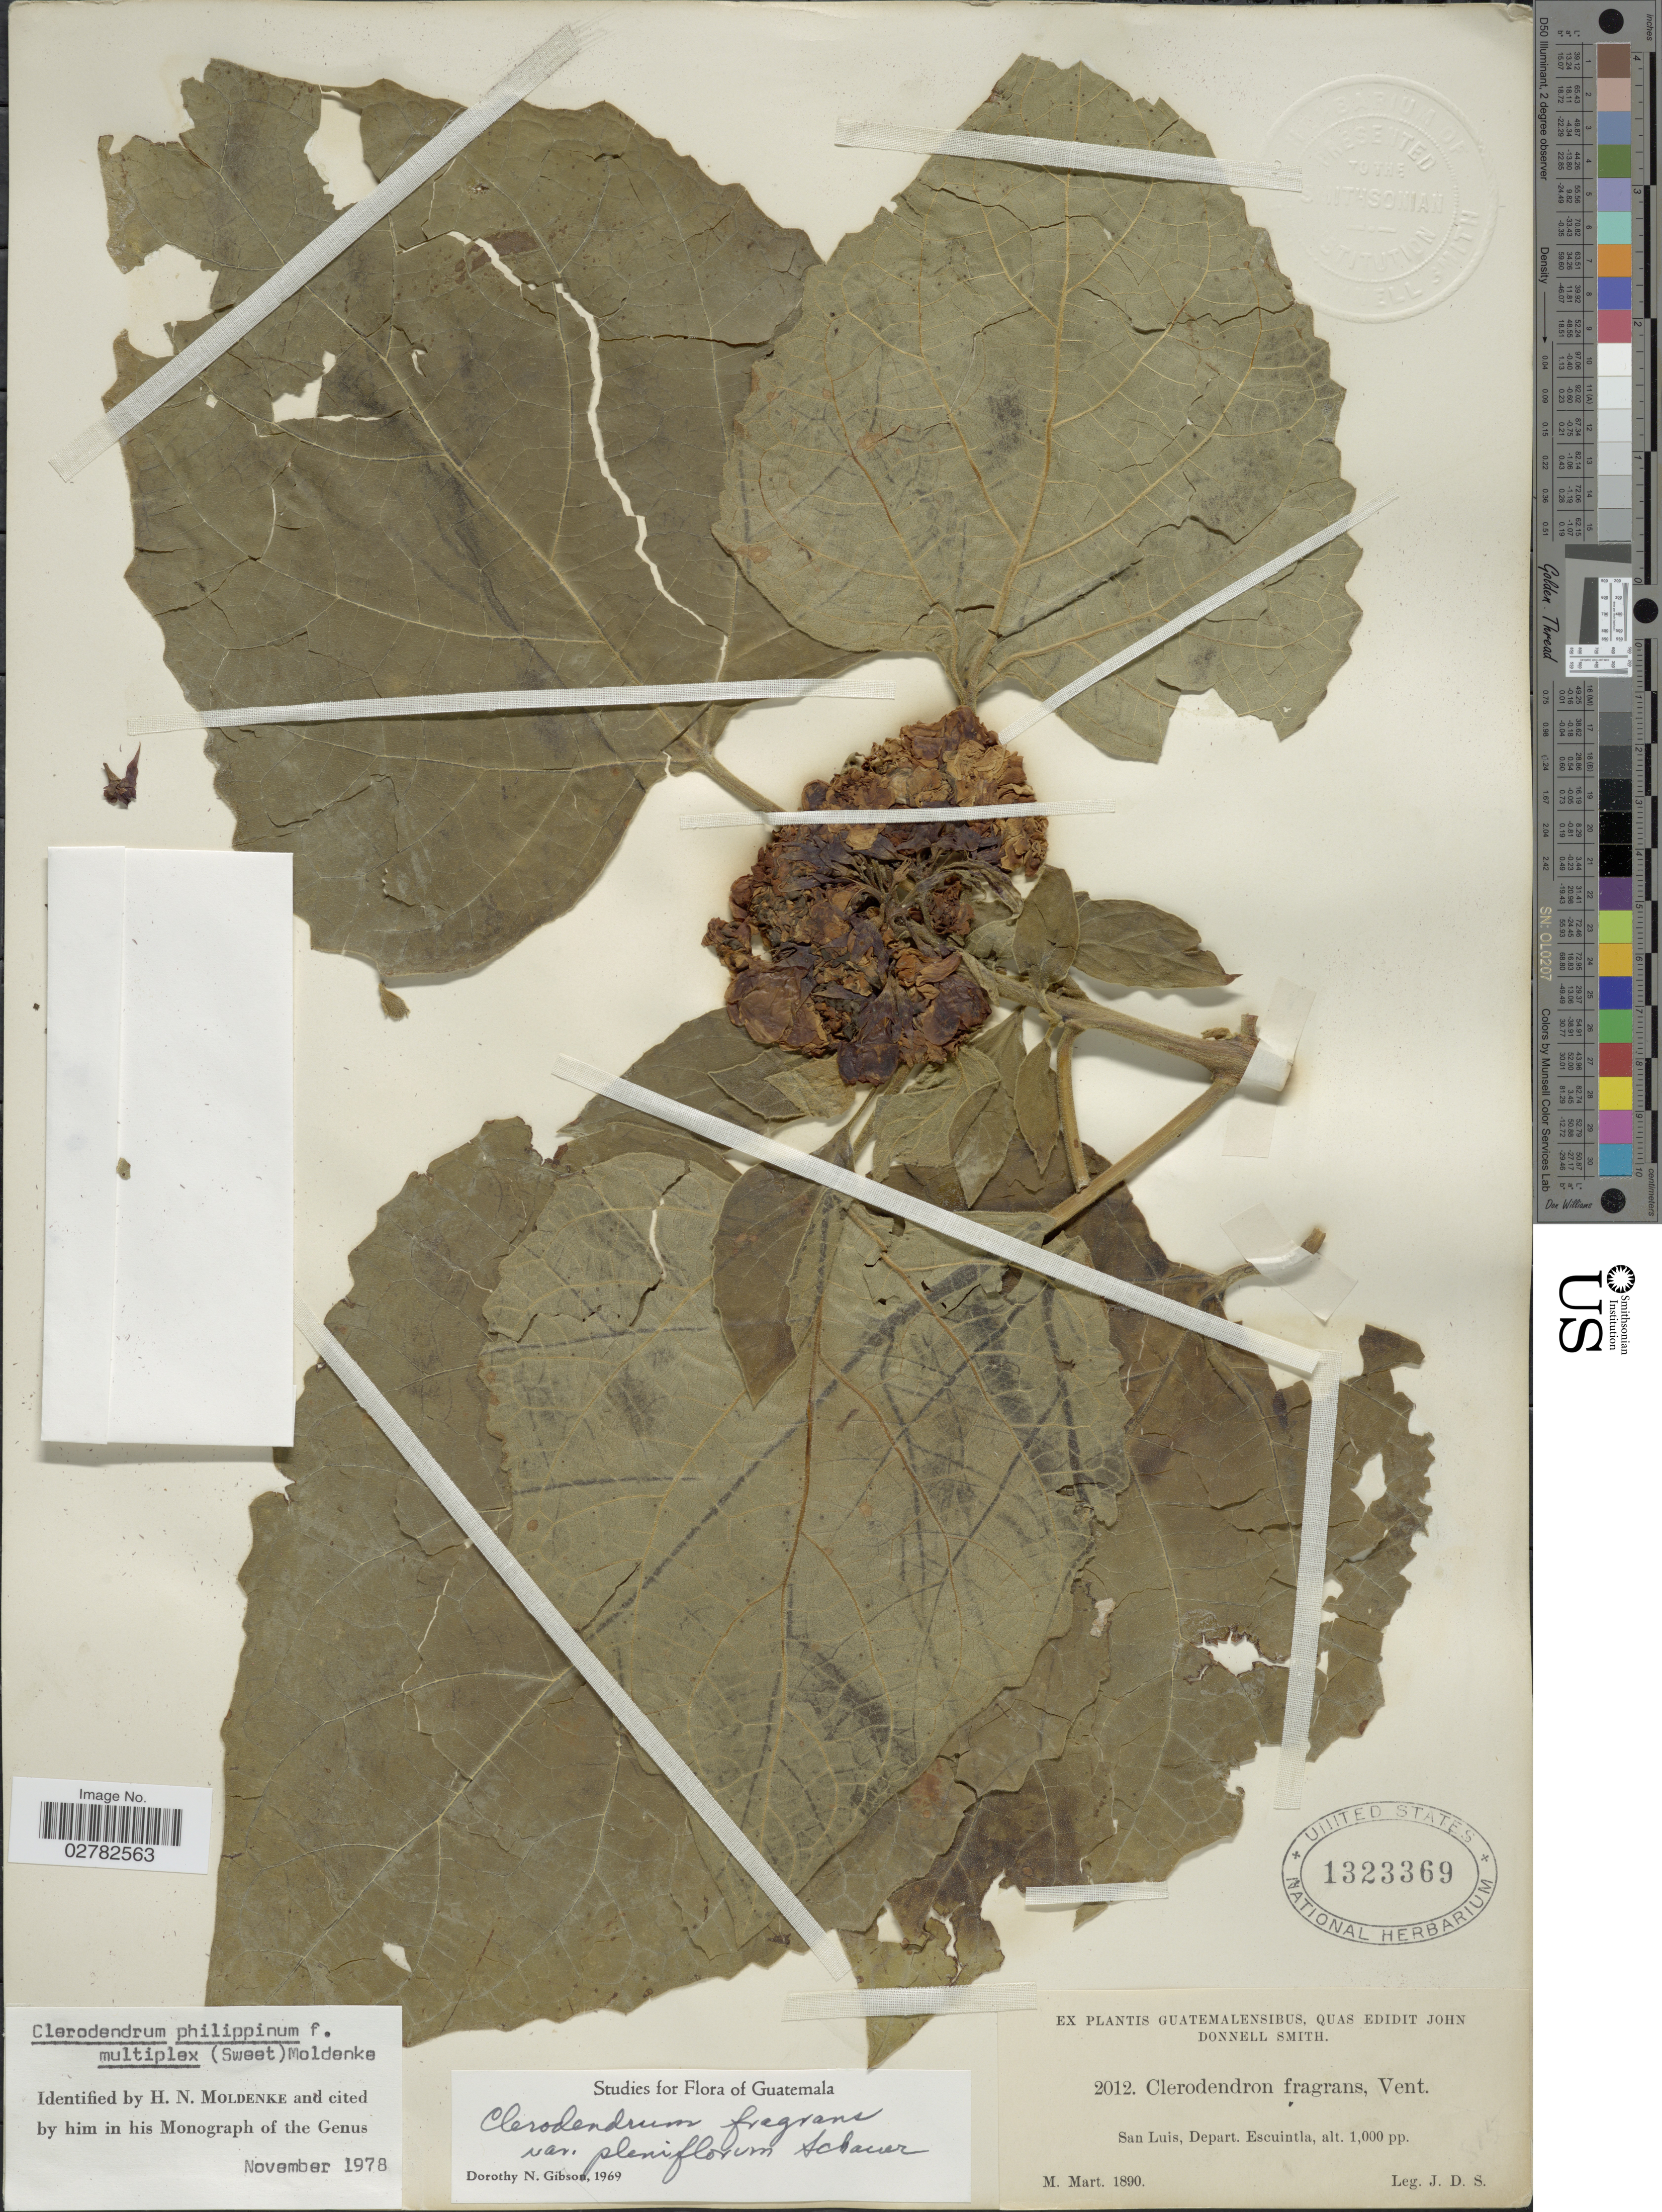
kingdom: Plantae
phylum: Tracheophyta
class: Magnoliopsida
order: Lamiales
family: Lamiaceae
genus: Clerodendrum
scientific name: Clerodendrum philippinum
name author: Schauer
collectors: J. Donnell Smith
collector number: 2012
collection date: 1890-03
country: Guatemala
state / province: Escuintla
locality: San Luis, Depart. Escuintla.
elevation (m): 305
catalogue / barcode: US 1323369